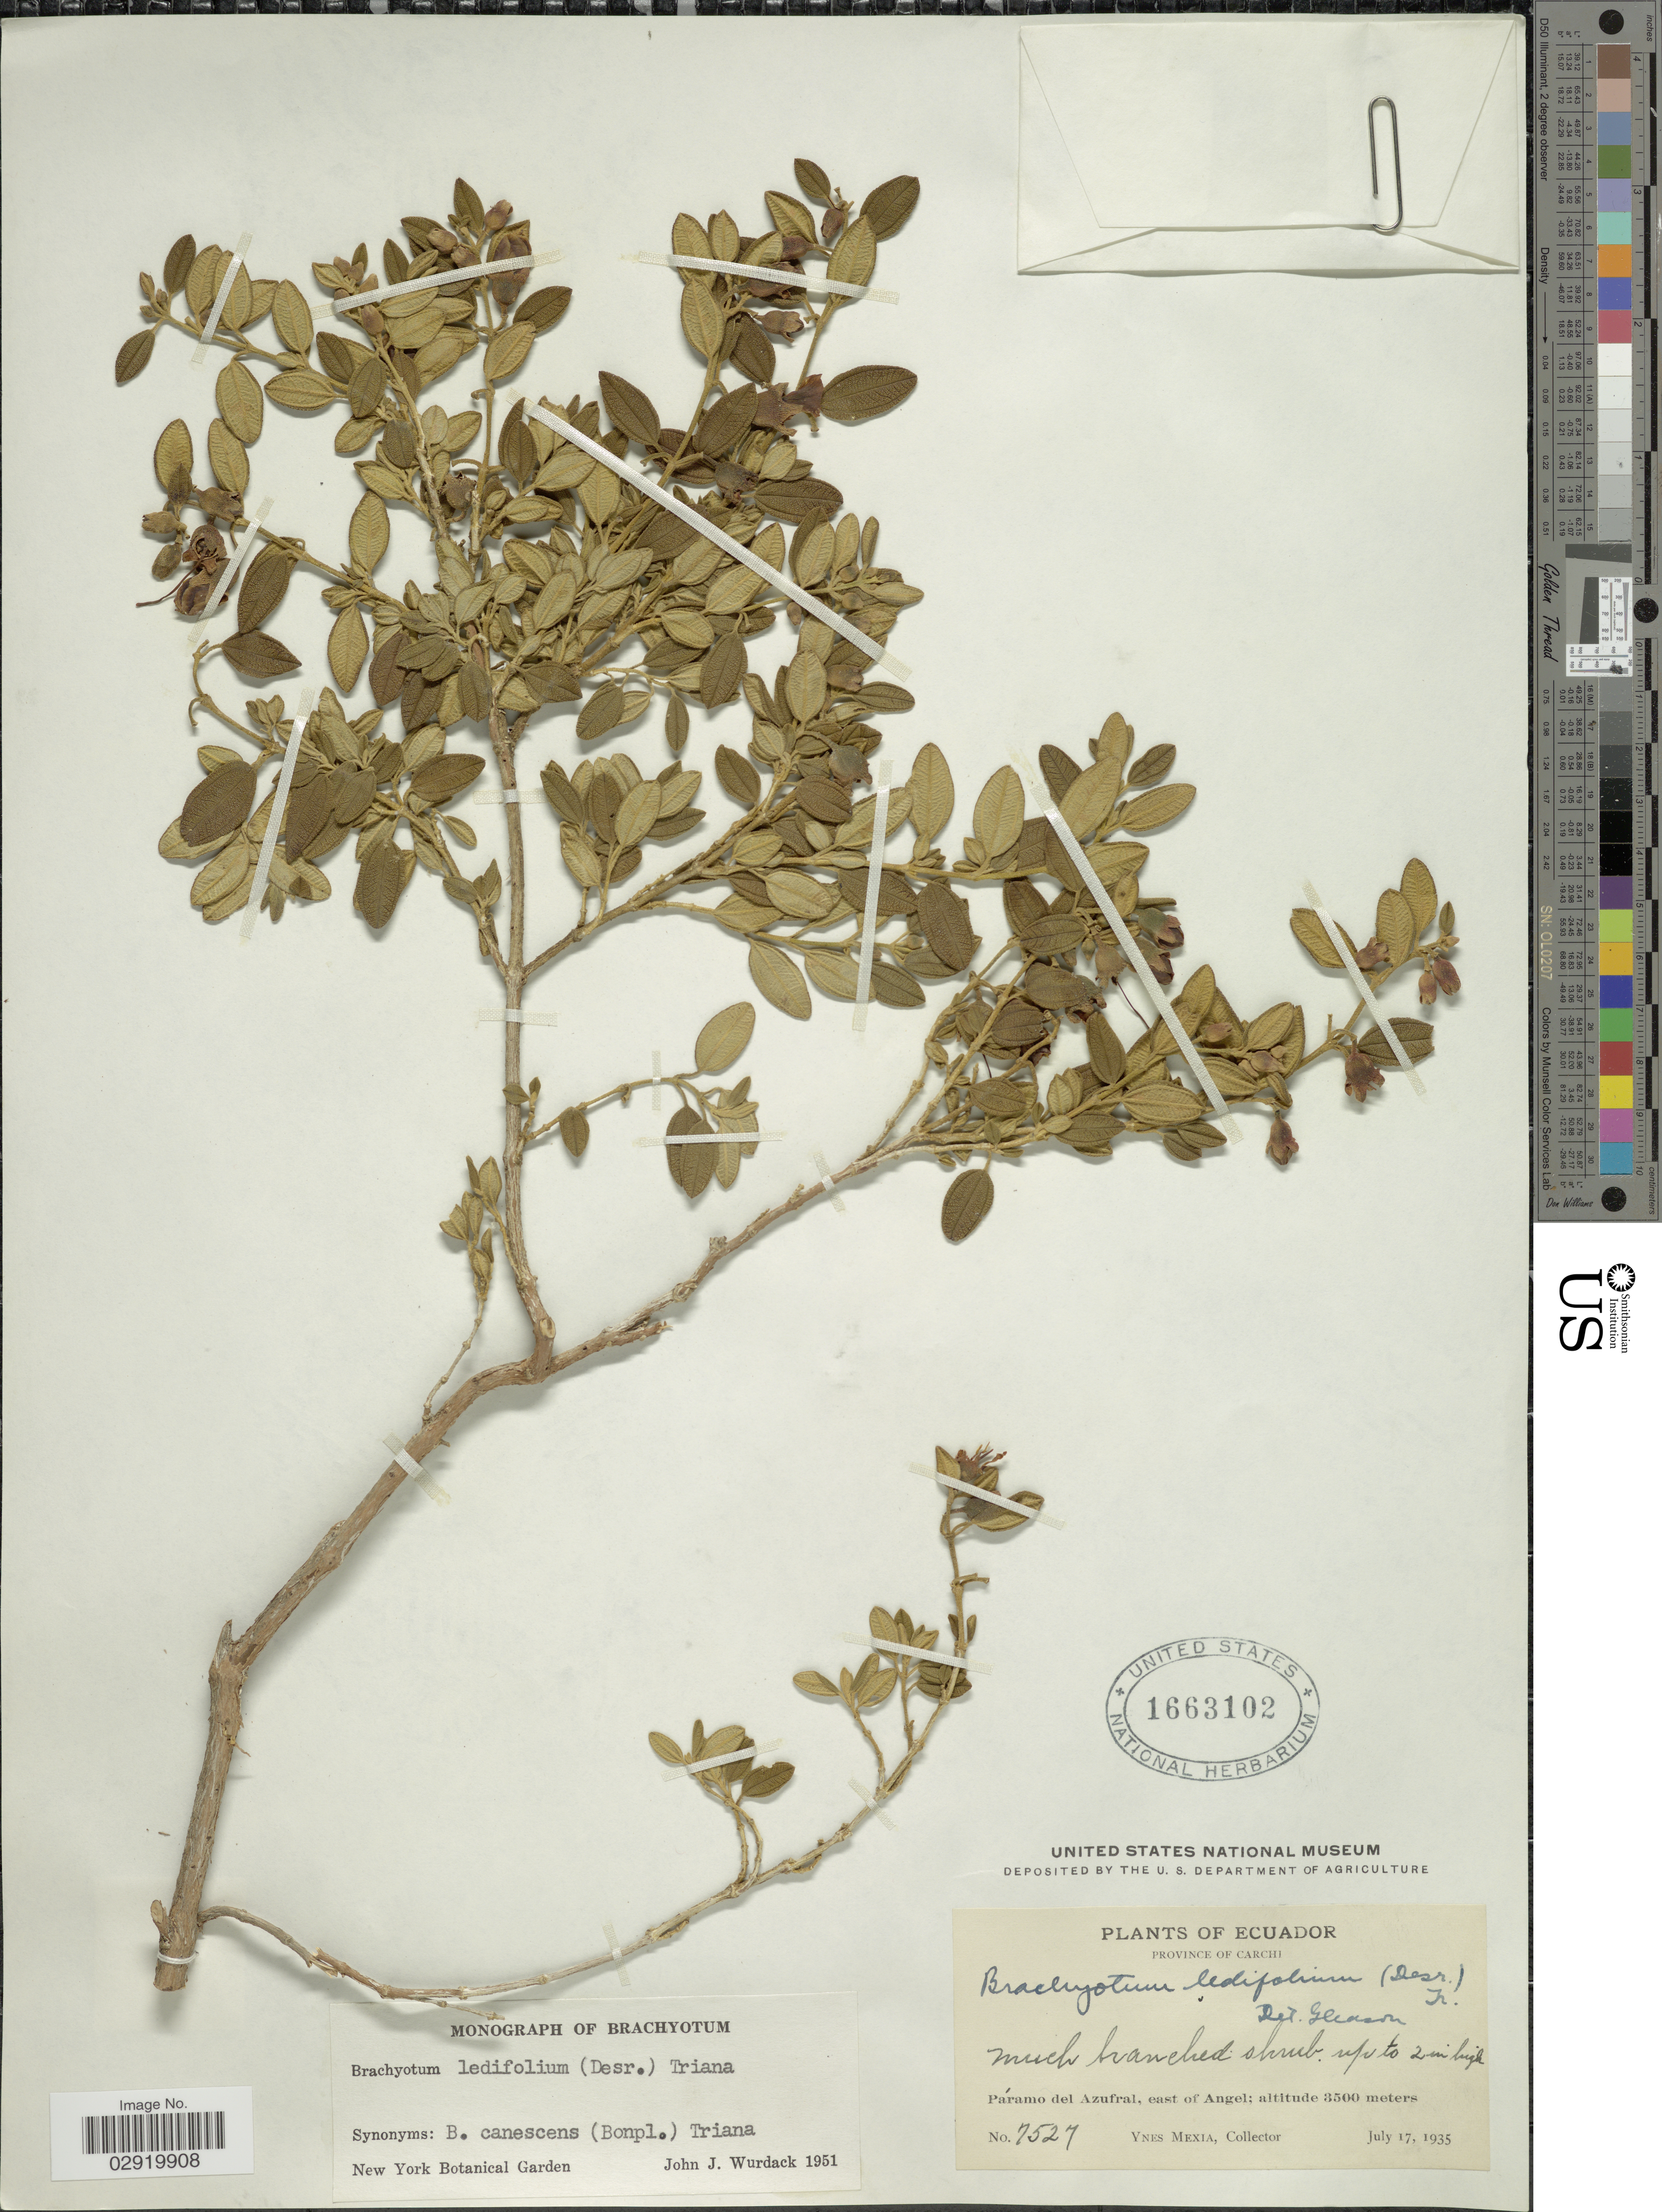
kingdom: Plantae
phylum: Tracheophyta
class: Magnoliopsida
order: Myrtales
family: Melastomataceae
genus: Brachyotum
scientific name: Brachyotum ledifolium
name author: (Desr.) Triana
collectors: Y. Mexia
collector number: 7527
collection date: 1935-07-17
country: Ecuador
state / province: Carchi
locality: Páramo del Azufral, east of Angel.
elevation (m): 3500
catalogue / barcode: US 1663102